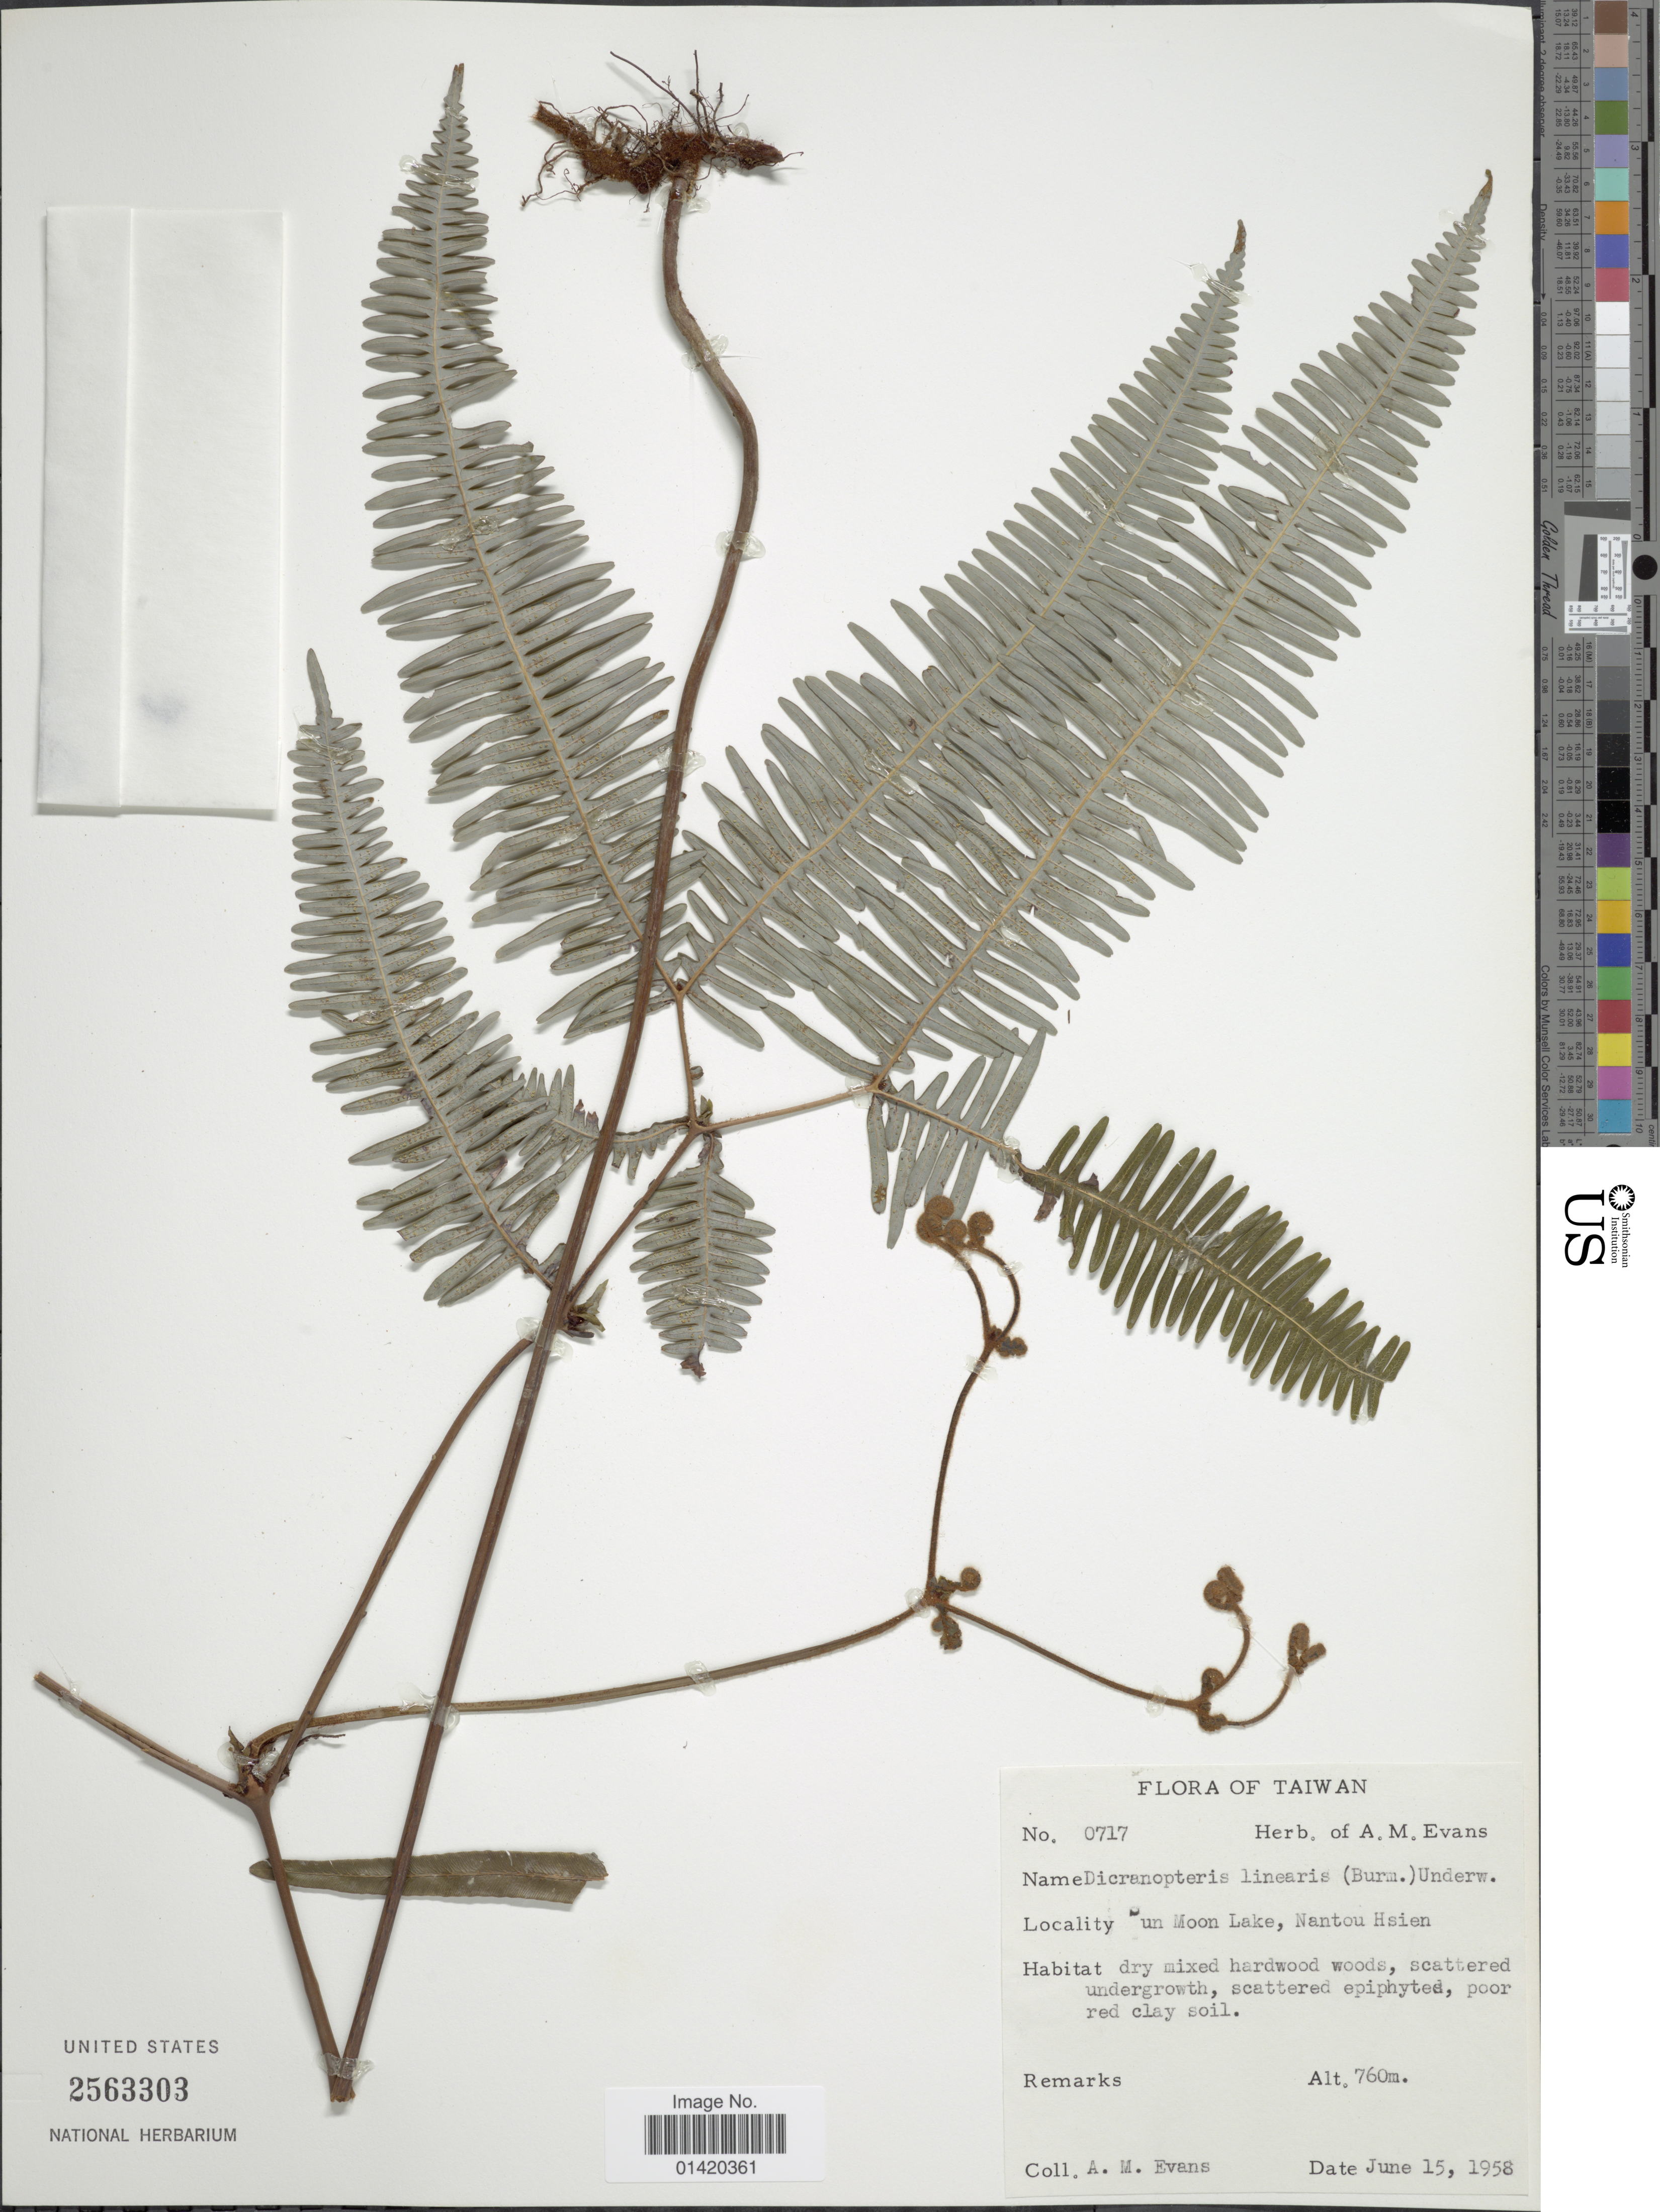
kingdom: Plantae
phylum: Tracheophyta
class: Polypodiopsida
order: Gleicheniales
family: Gleicheniaceae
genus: Dicranopteris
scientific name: Dicranopteris linearis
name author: (Burm. f.) Underw.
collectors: A. M. Evans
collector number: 0717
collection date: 1958-06-15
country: Taiwan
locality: [illegible text]un Moon Lake, Nantou Hsien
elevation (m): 760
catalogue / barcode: US 2563303